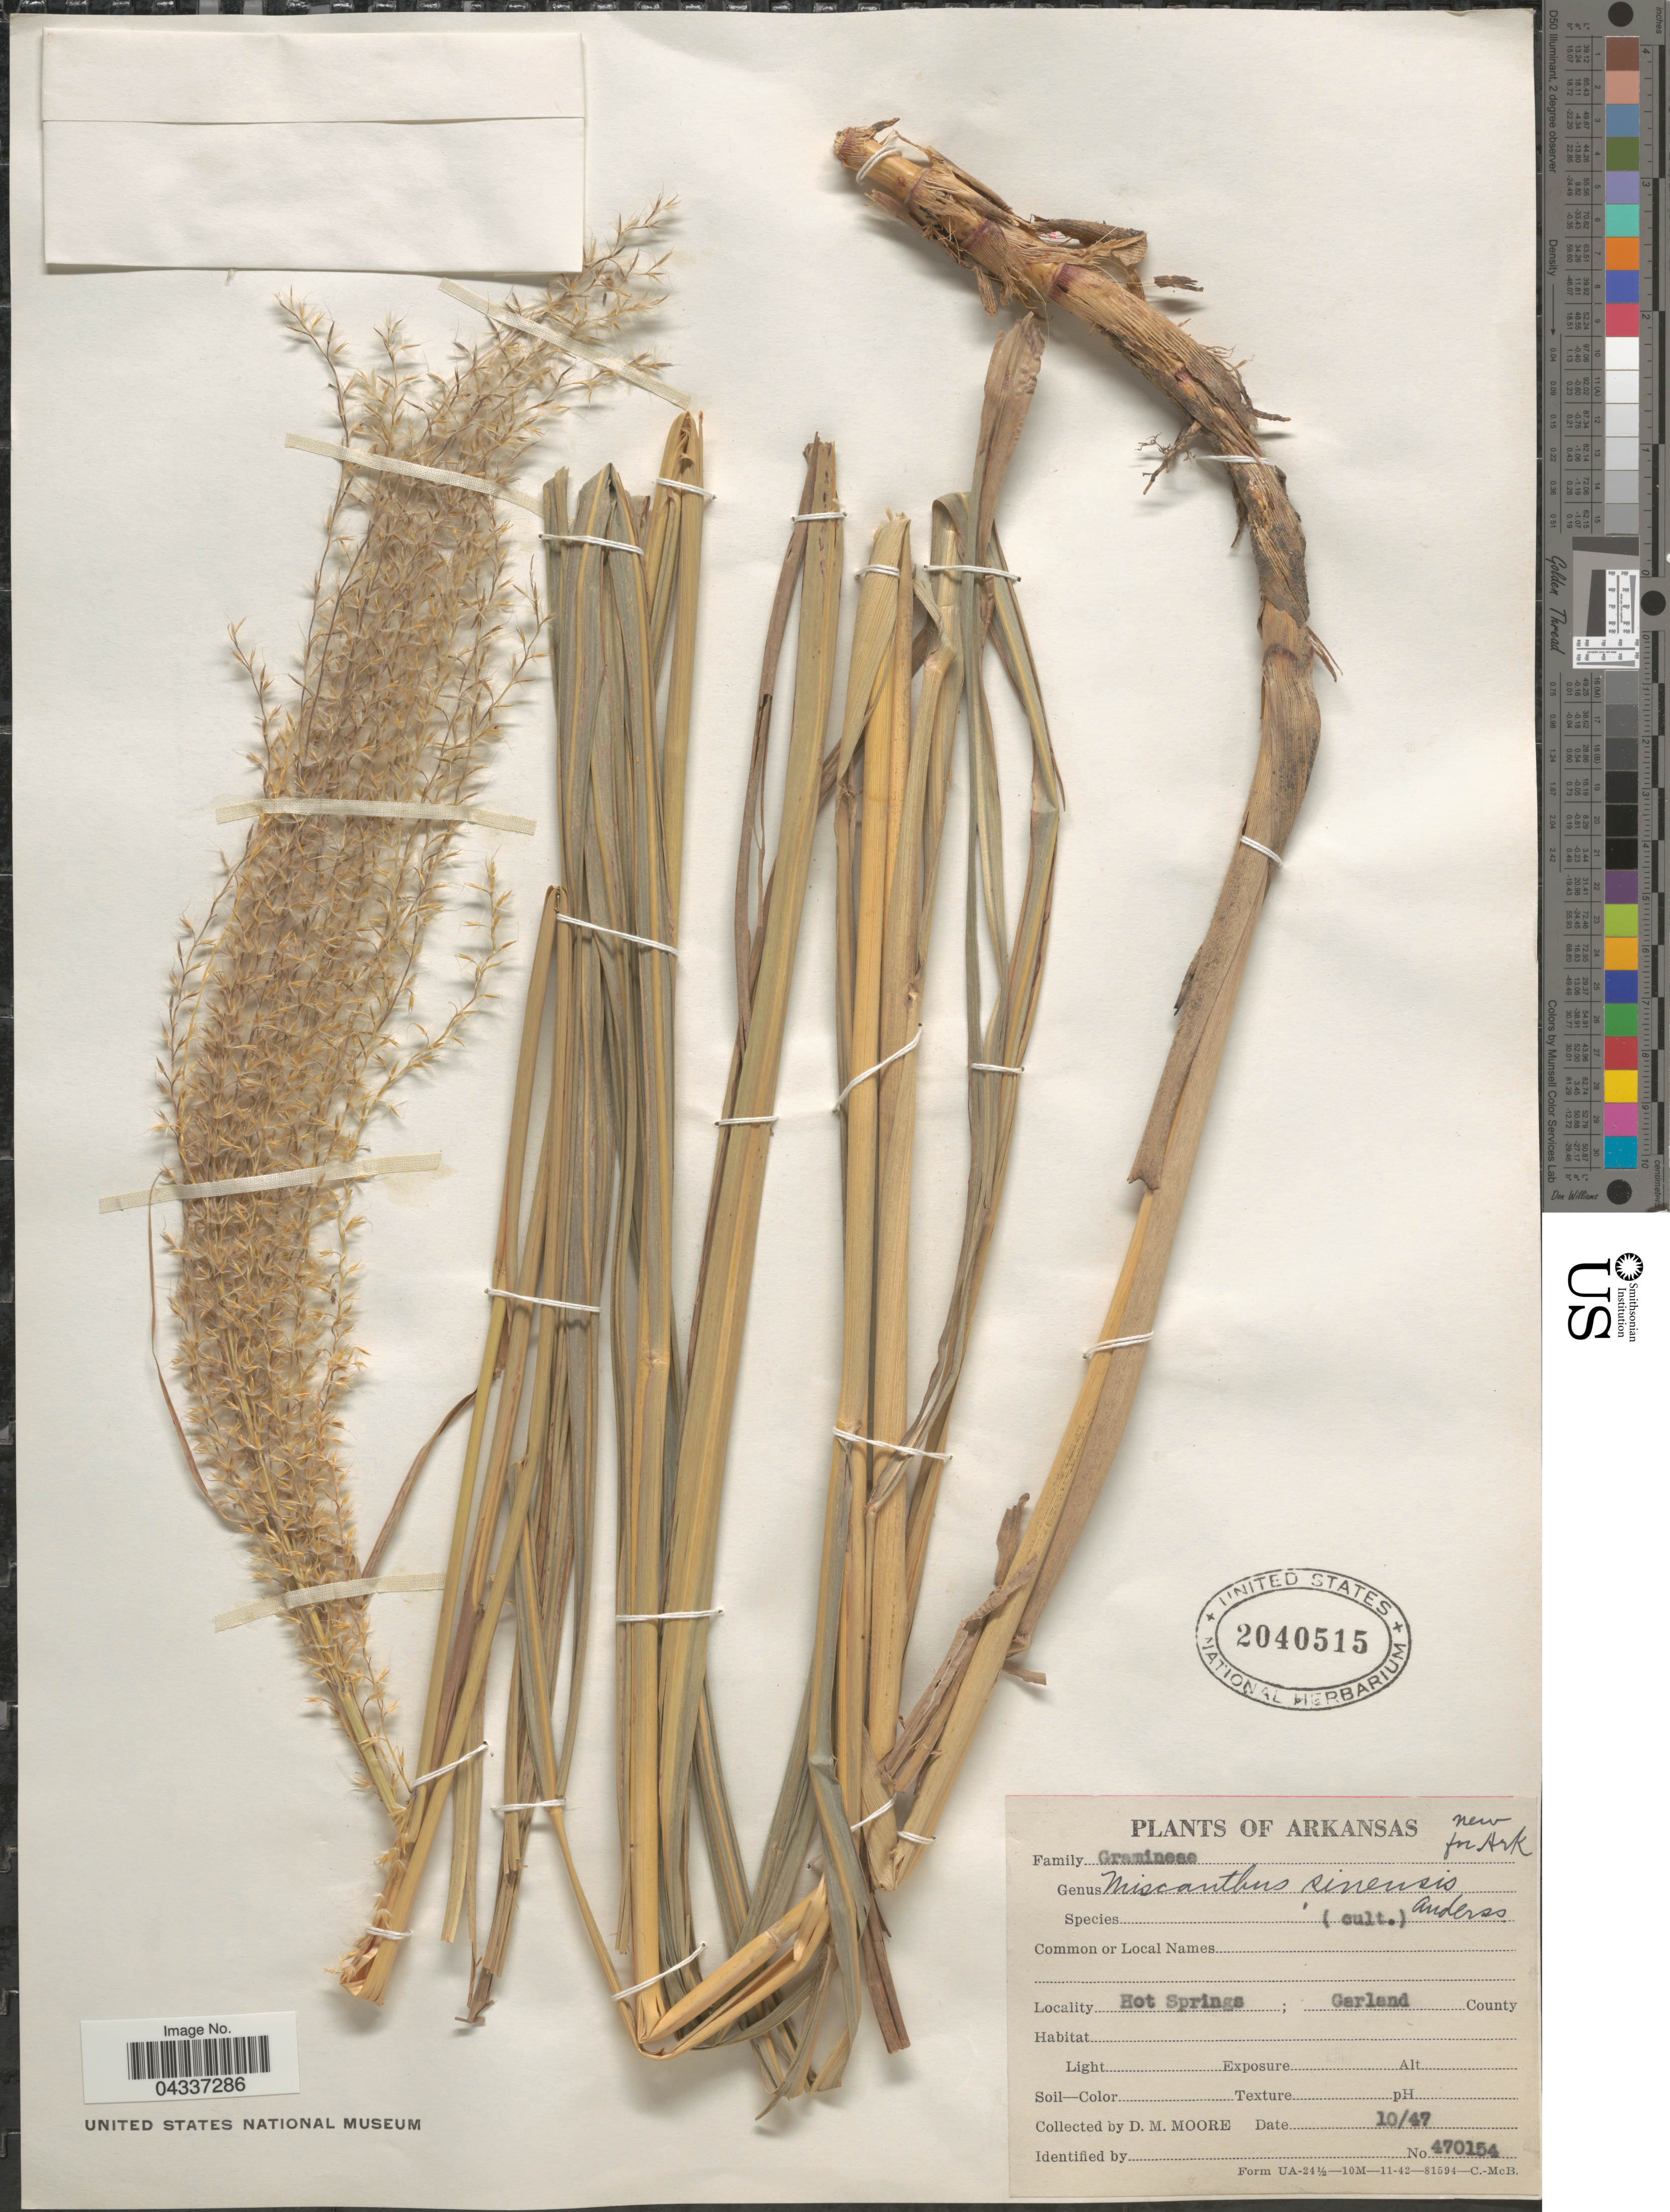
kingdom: Plantae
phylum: Tracheophyta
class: Liliopsida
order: Poales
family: Poaceae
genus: Miscanthus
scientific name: Miscanthus sinensis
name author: Andersson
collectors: D. Moore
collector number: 470154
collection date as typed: Transcribed d/m/y: /10/47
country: United States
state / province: Arkansas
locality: Hot Springs ; Garland County.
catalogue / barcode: US 2040515